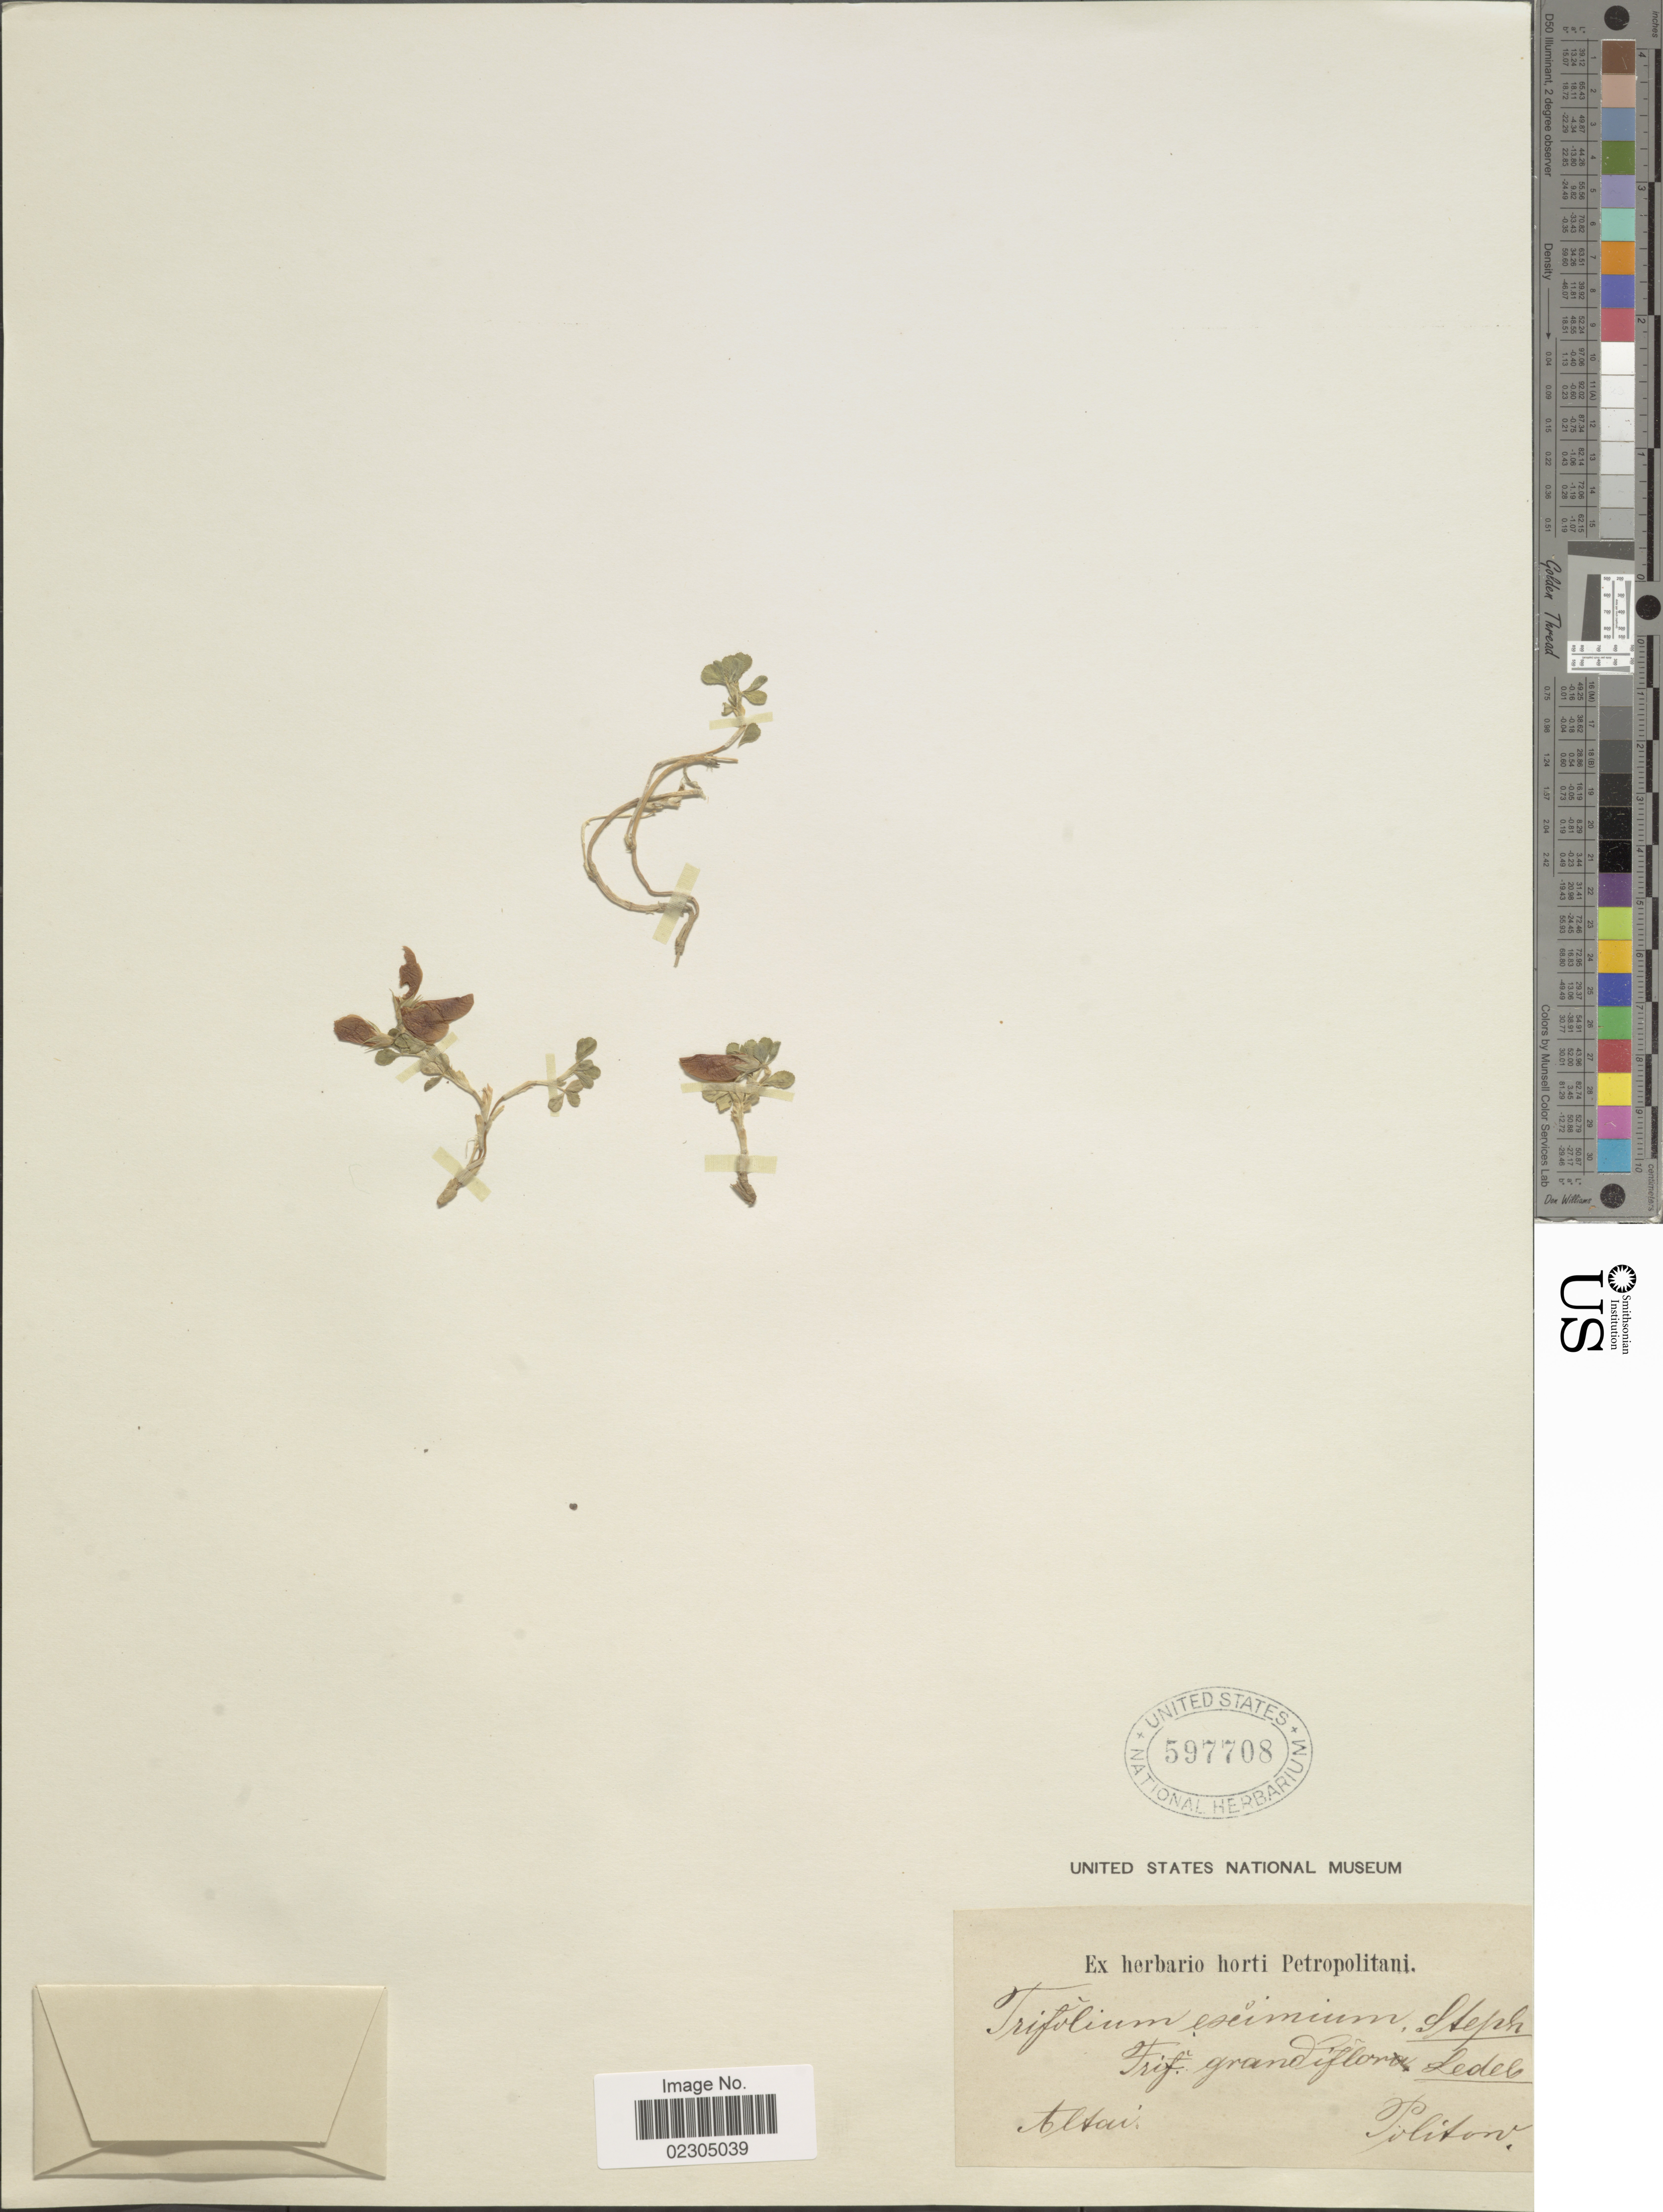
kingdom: Plantae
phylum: Tracheophyta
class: Magnoliopsida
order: Fabales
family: Fabaceae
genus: Trifolium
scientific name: Trifolium eximium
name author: DC.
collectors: -. Politow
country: Russian Federation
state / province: Altai Republic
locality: Altai.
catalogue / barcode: US 597708